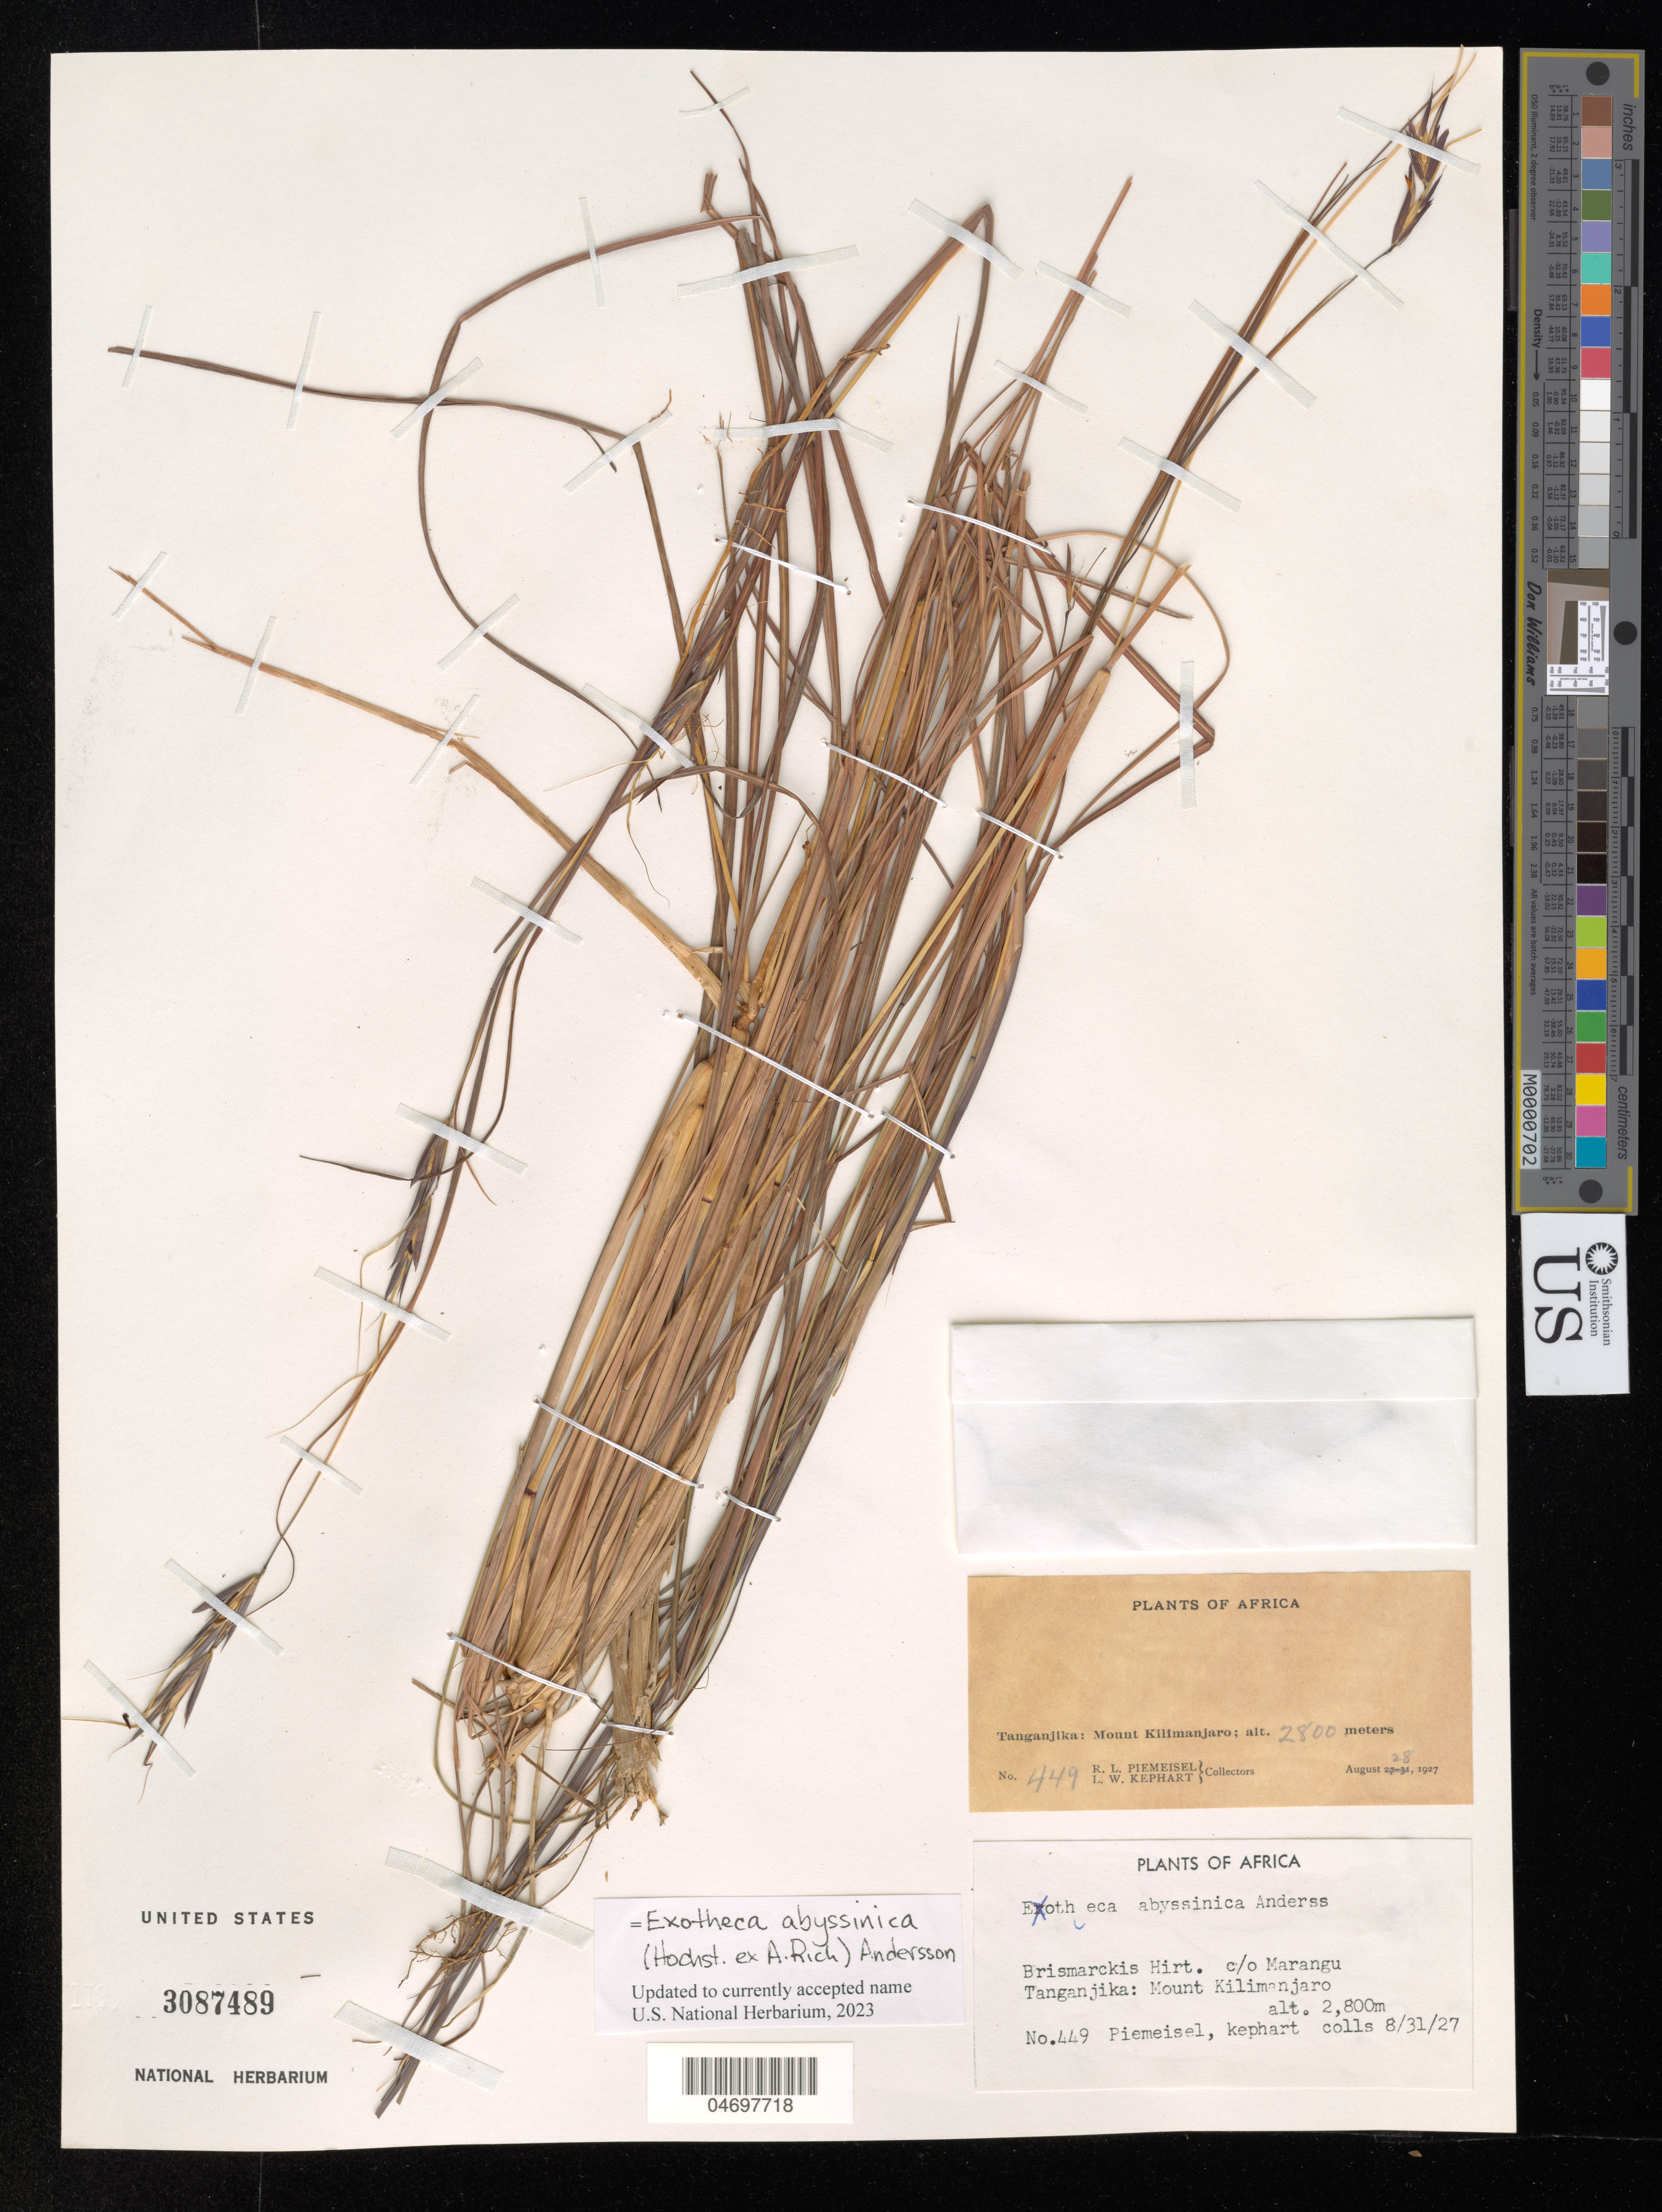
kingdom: Plantae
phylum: Tracheophyta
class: Liliopsida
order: Poales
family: Poaceae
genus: Exotheca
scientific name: Exotheca abyssinica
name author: (Hochst. ex A. Rich.) Andersson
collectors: R. L. Piemeisel & L. W. Kephart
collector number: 449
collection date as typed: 31 Aug 1927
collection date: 1927-08-31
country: Tanzania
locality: Mount Kilimanjaro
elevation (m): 2800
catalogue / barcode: US 3087489